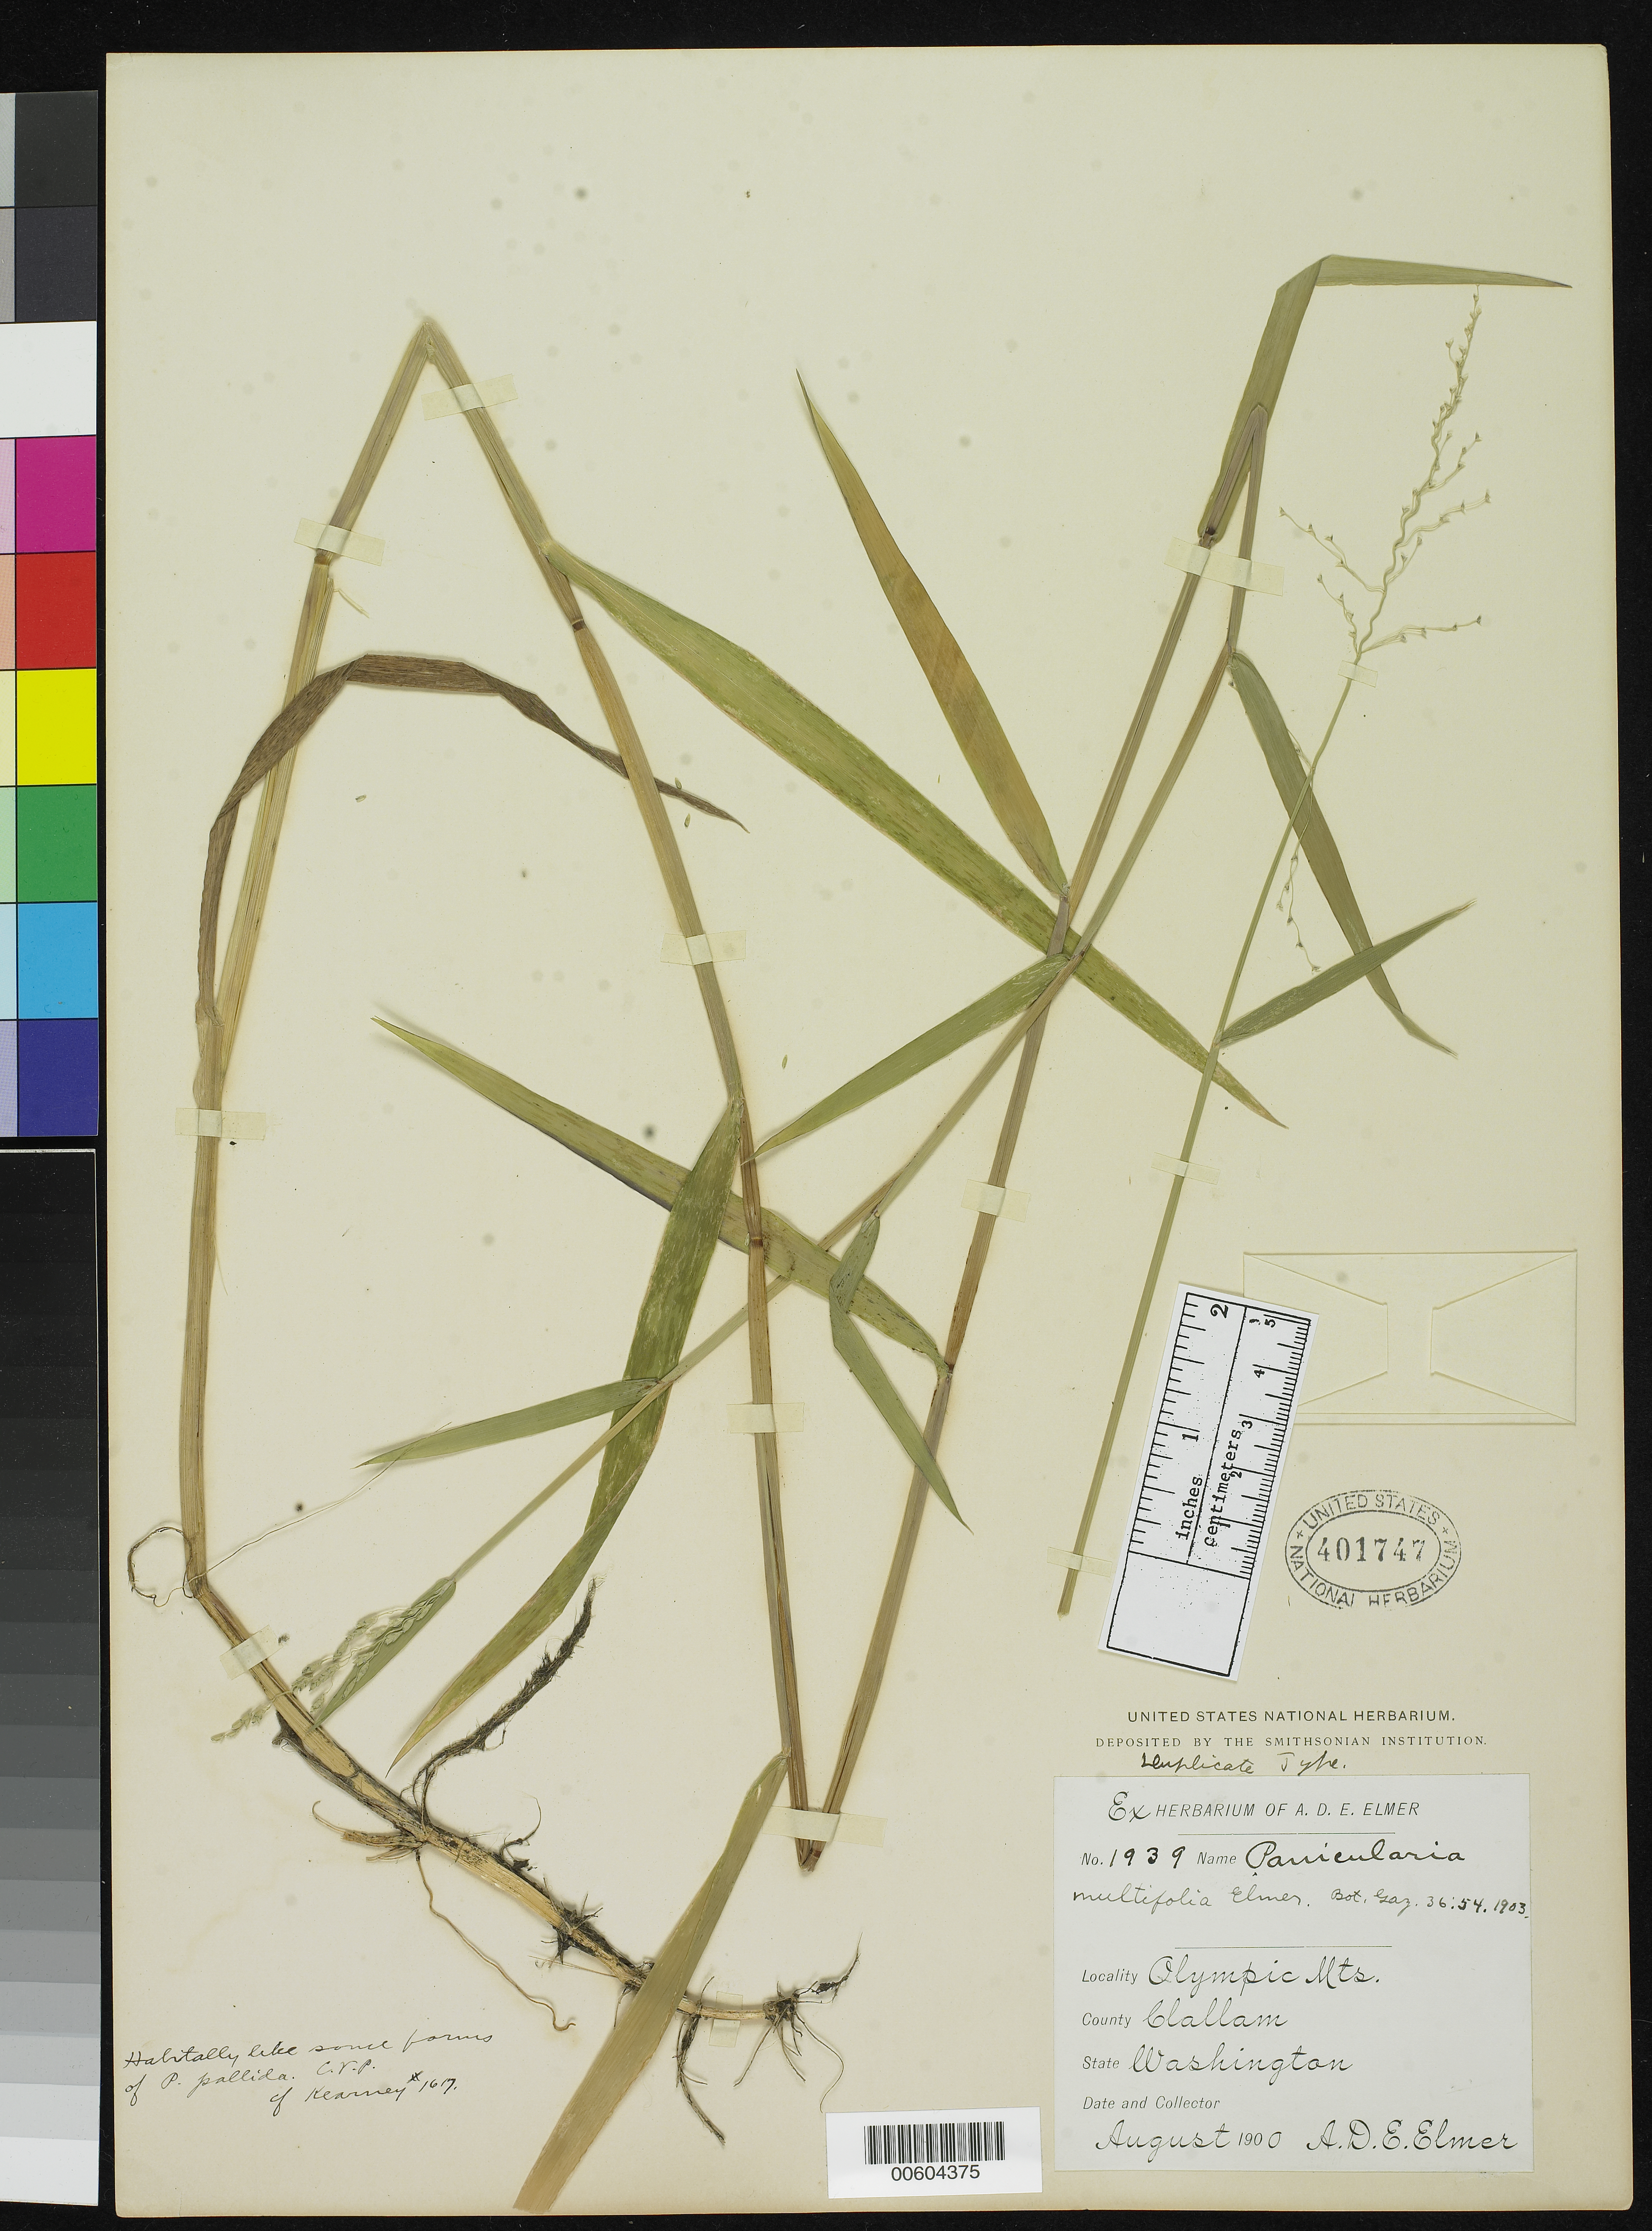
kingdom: Plantae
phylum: Tracheophyta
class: Liliopsida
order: Poales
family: Poaceae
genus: Panicularia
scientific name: Panicularia multifolia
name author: Elmer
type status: Isotype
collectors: A. D. E. Elmer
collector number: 1939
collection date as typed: Aug 1900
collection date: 1900-08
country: United States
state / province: Washington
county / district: Clallam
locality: Olympic Mountains, Challam.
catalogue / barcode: US 401747